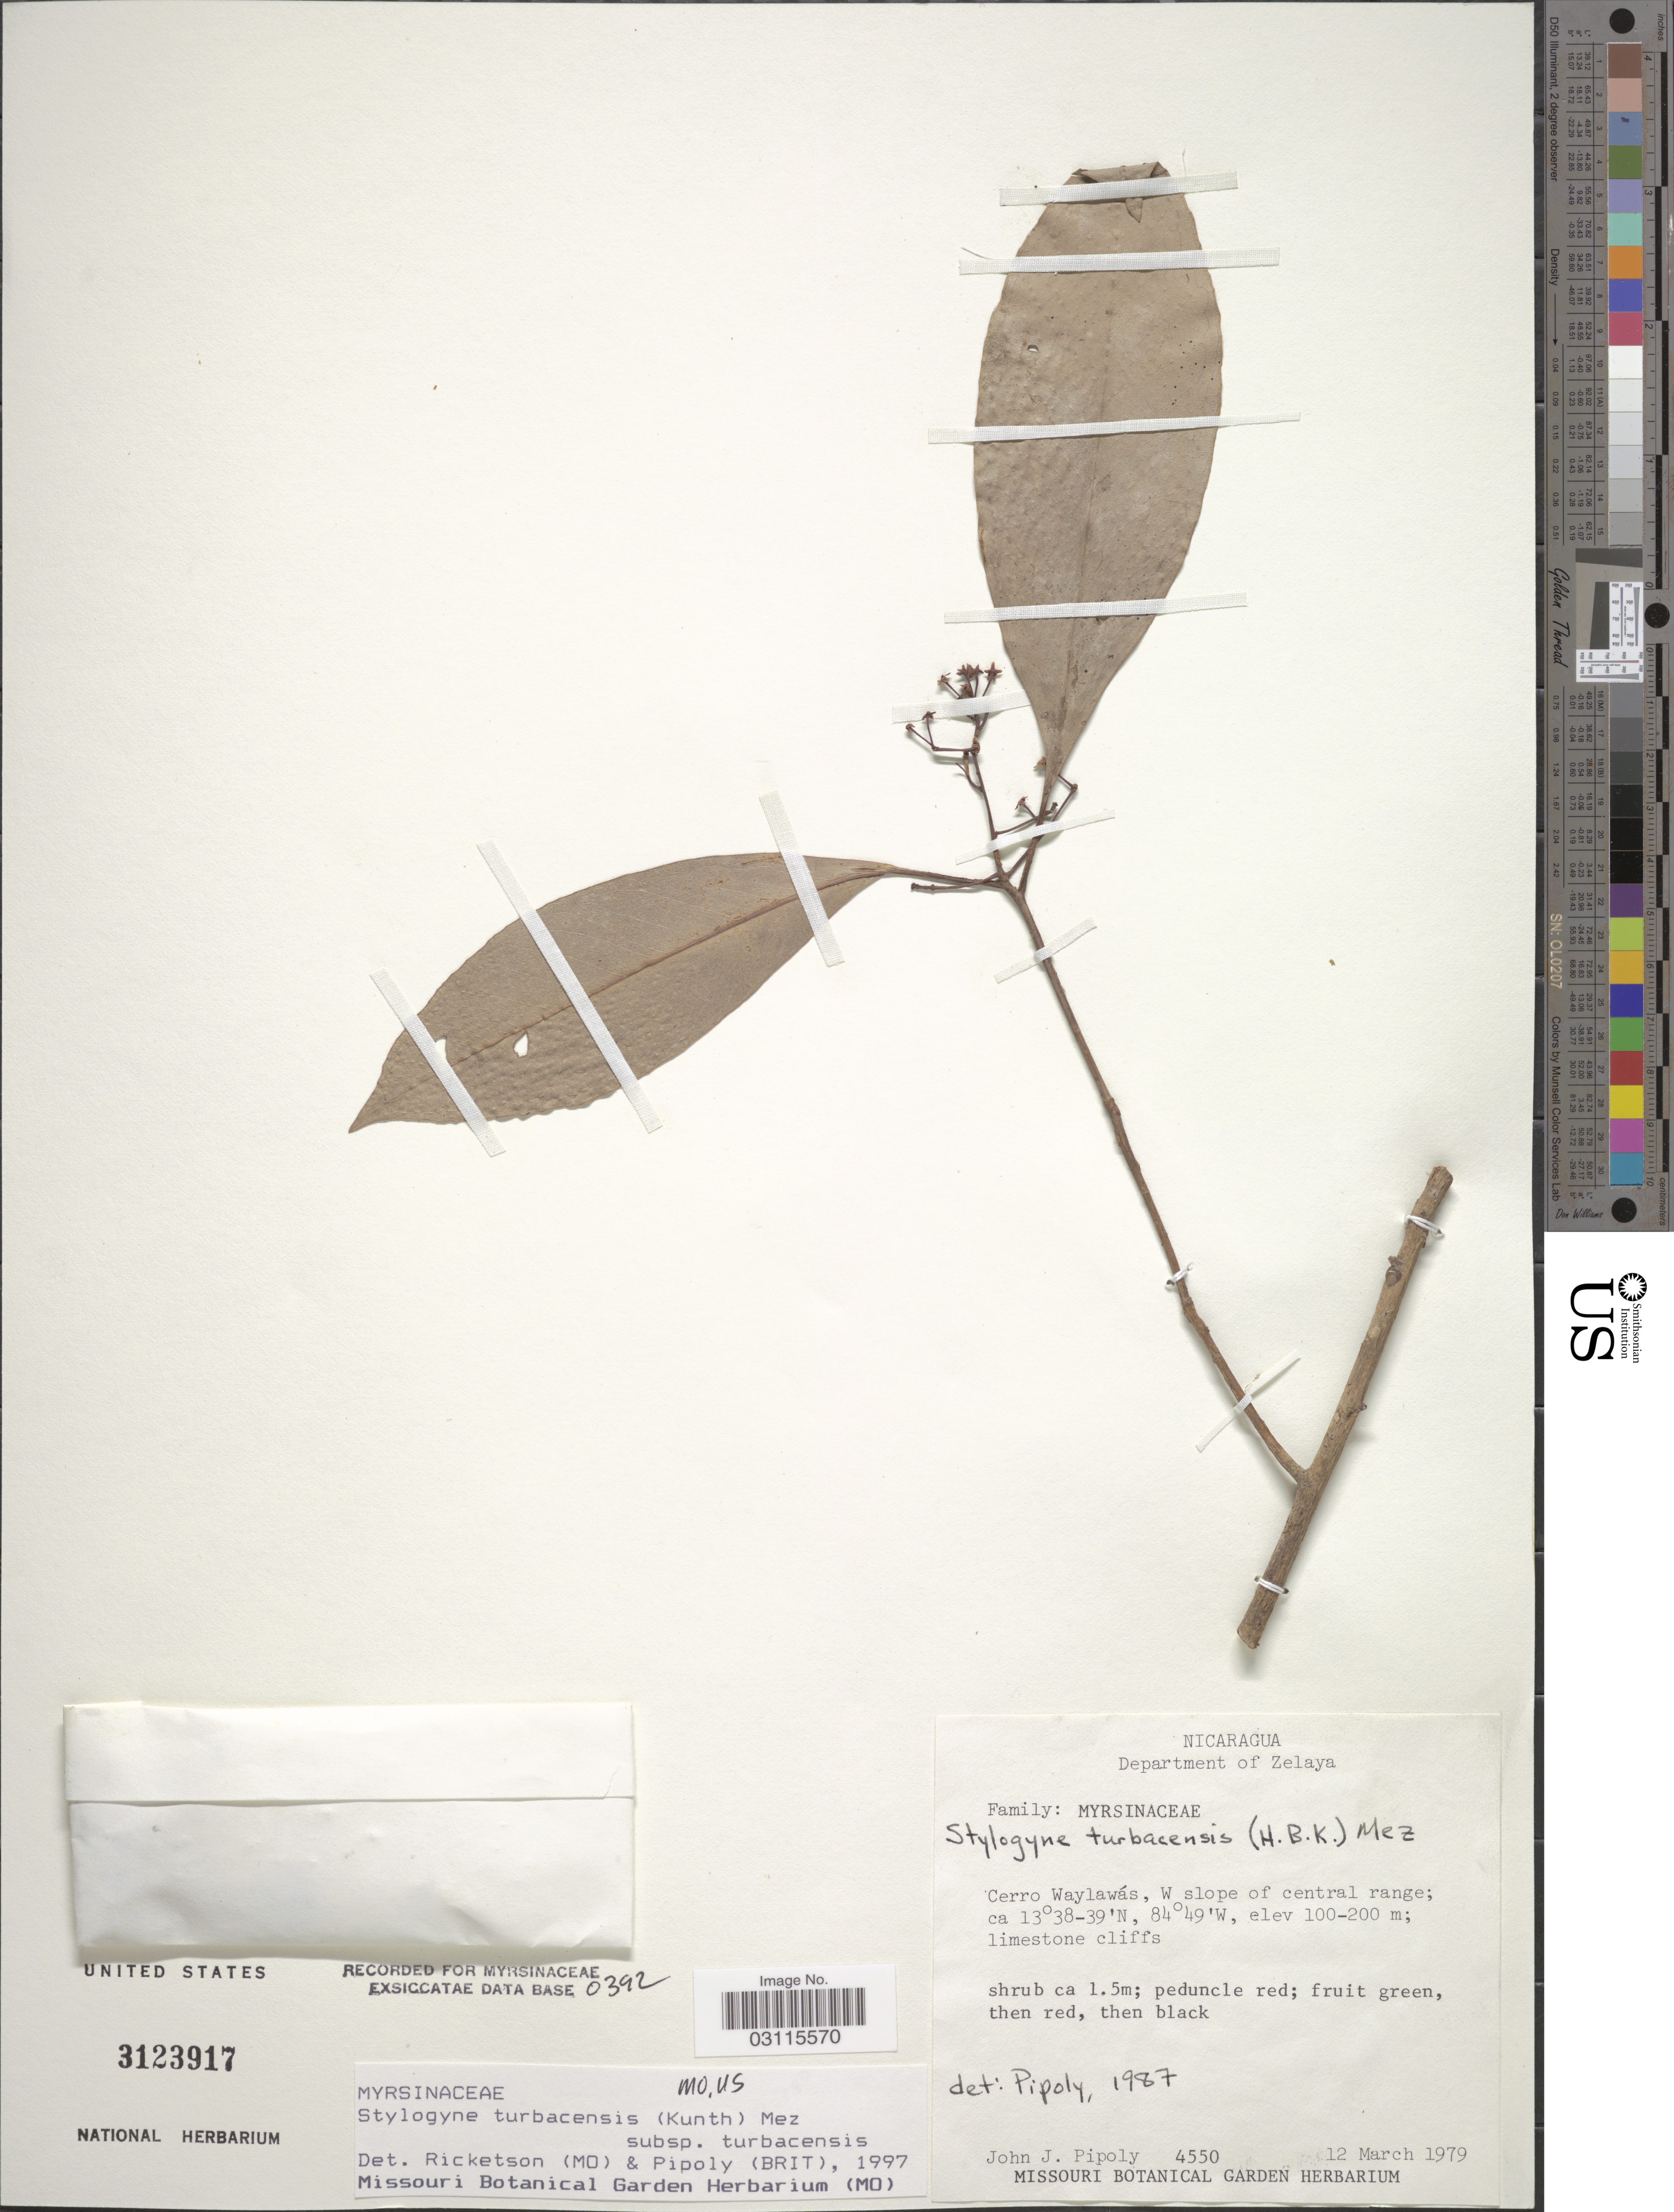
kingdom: Plantae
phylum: Tracheophyta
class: Magnoliopsida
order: Ericales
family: Primulaceae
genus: Stylogyne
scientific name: Stylogyne turbacensis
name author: (Kunth) Mez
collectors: J. J. Pipoly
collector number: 4550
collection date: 1979-03-12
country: Nicaragua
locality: Department of Zelaya. Cerro Waylawás, W slope of central range.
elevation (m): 100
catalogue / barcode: US 3123917